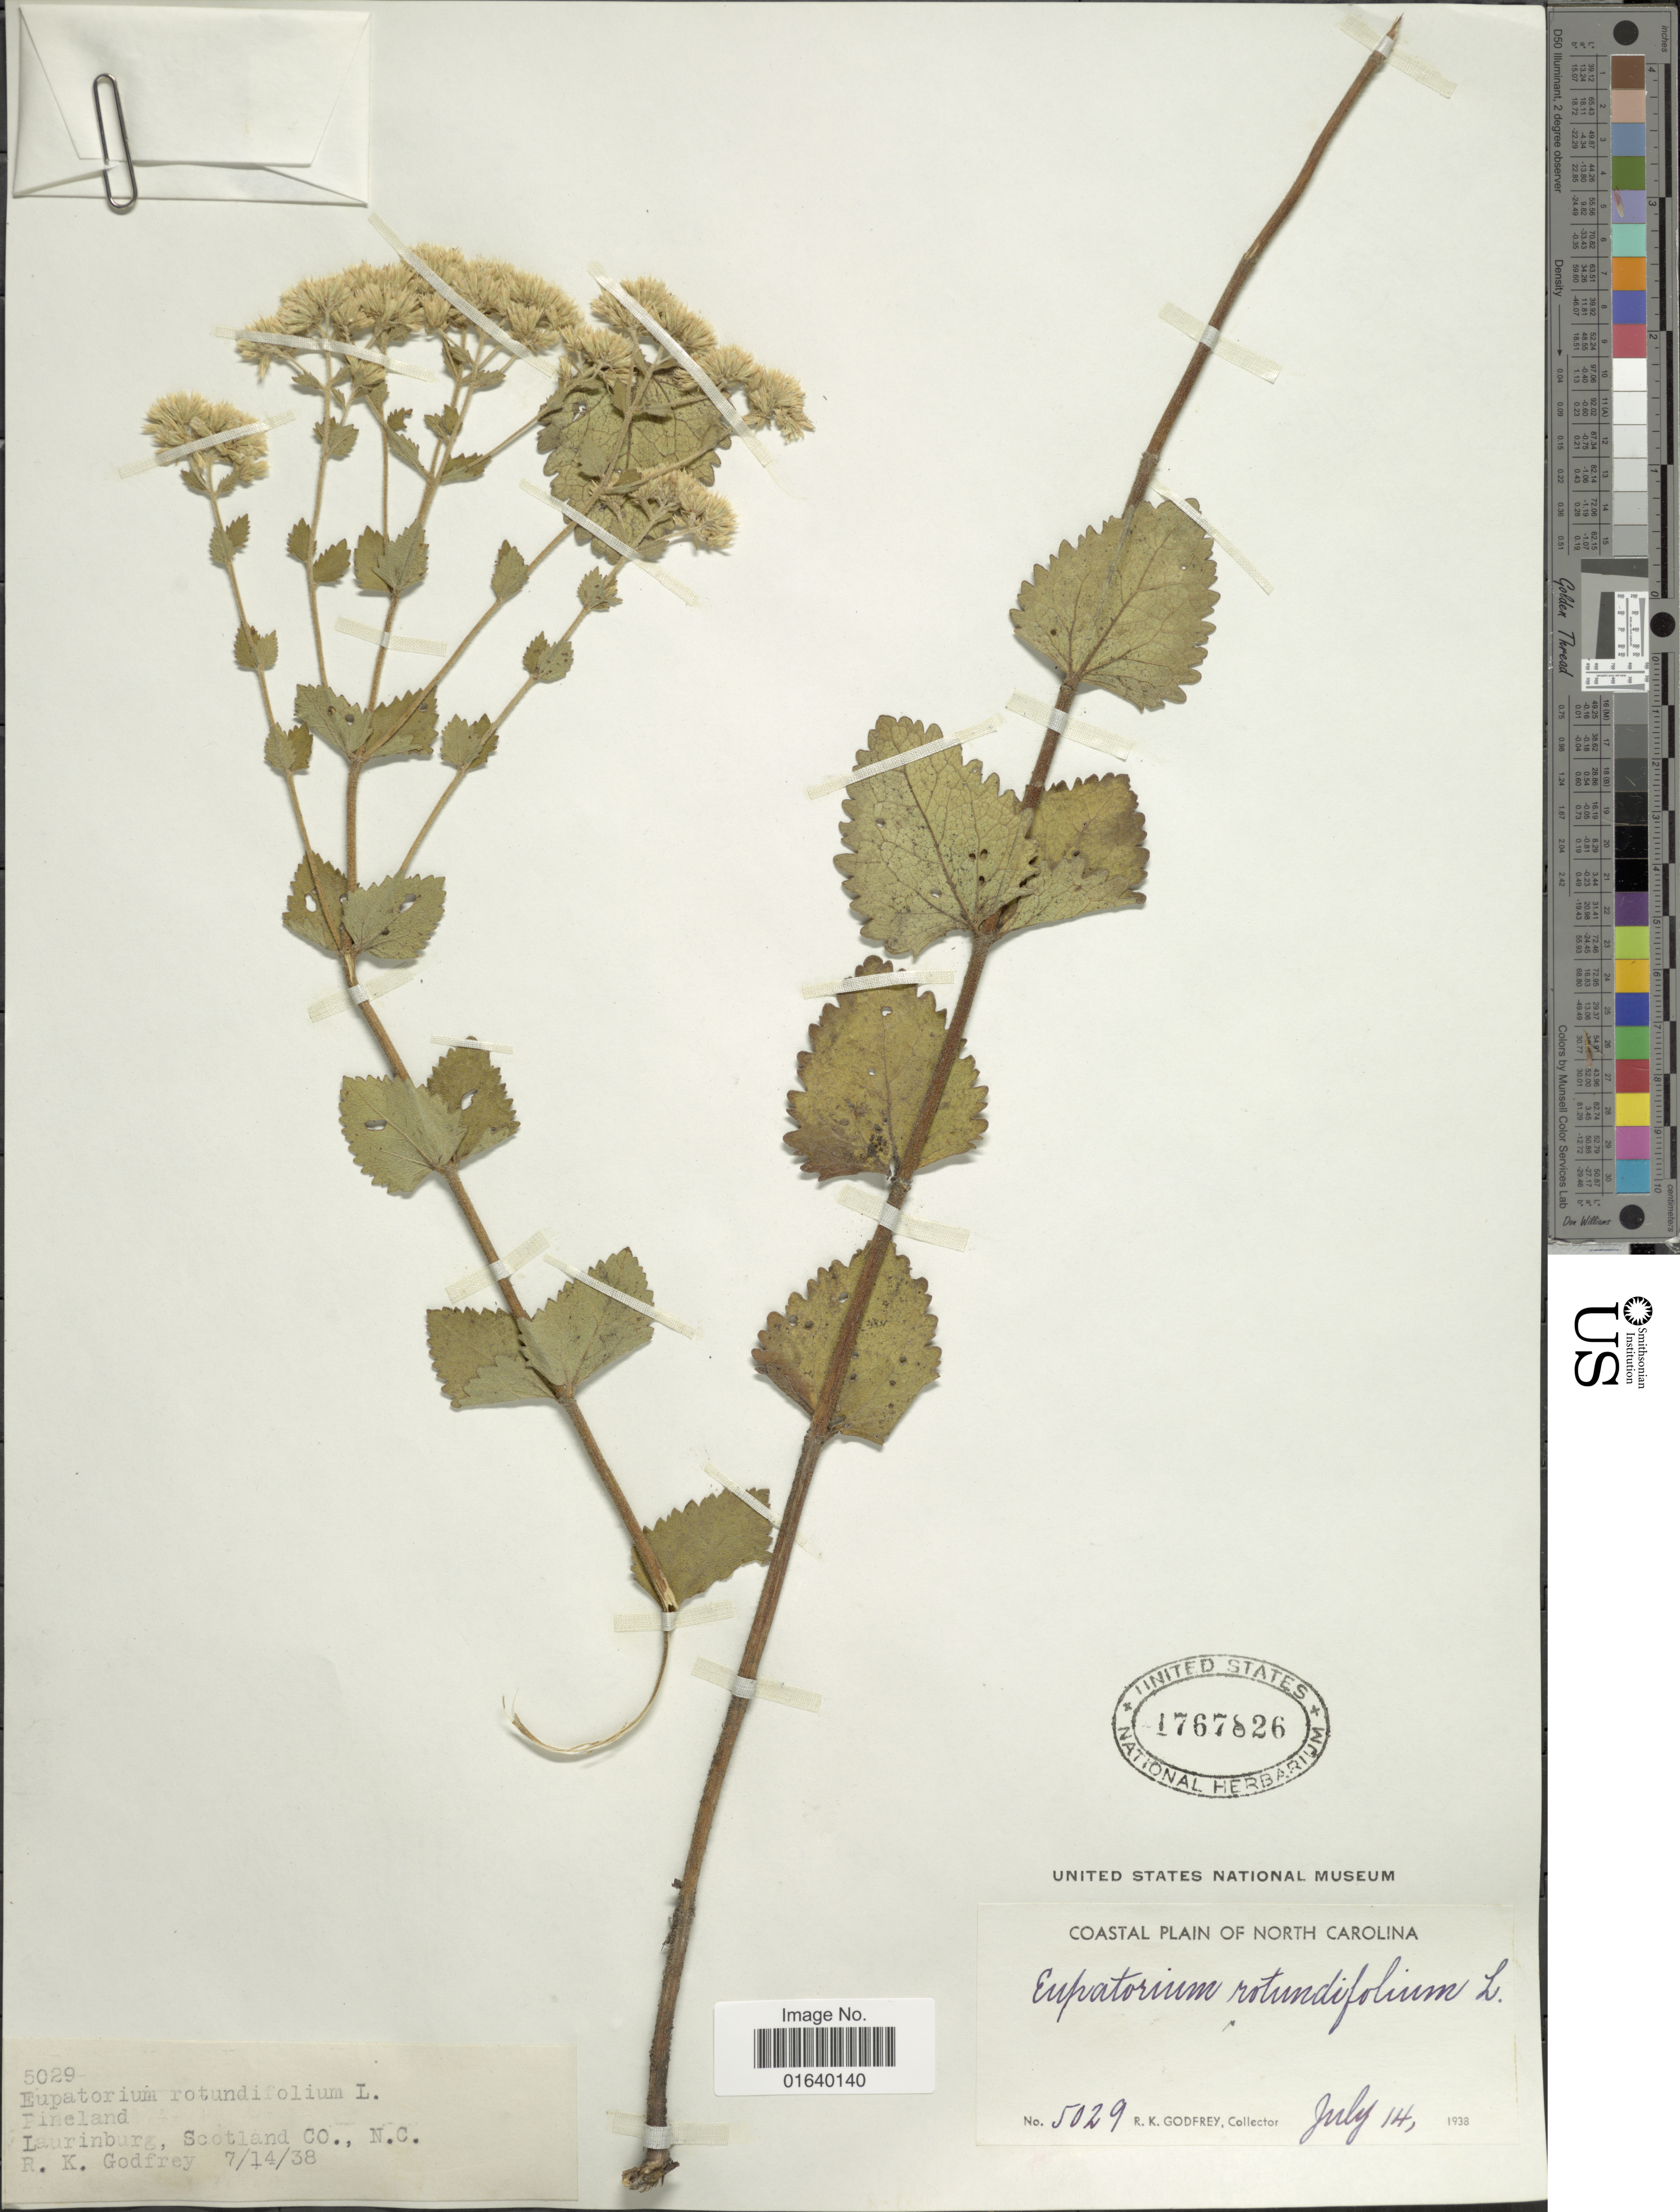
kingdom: Plantae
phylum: Tracheophyta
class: Magnoliopsida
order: Asterales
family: Asteraceae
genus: Eupatorium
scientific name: Eupatorium rotundifolium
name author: L.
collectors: R. K. Godfrey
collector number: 5029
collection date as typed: Transcribed d/m/y: 14/7/38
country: United States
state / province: North Carolina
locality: Laurinburg,Scotland Co.,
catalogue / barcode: US 1767826